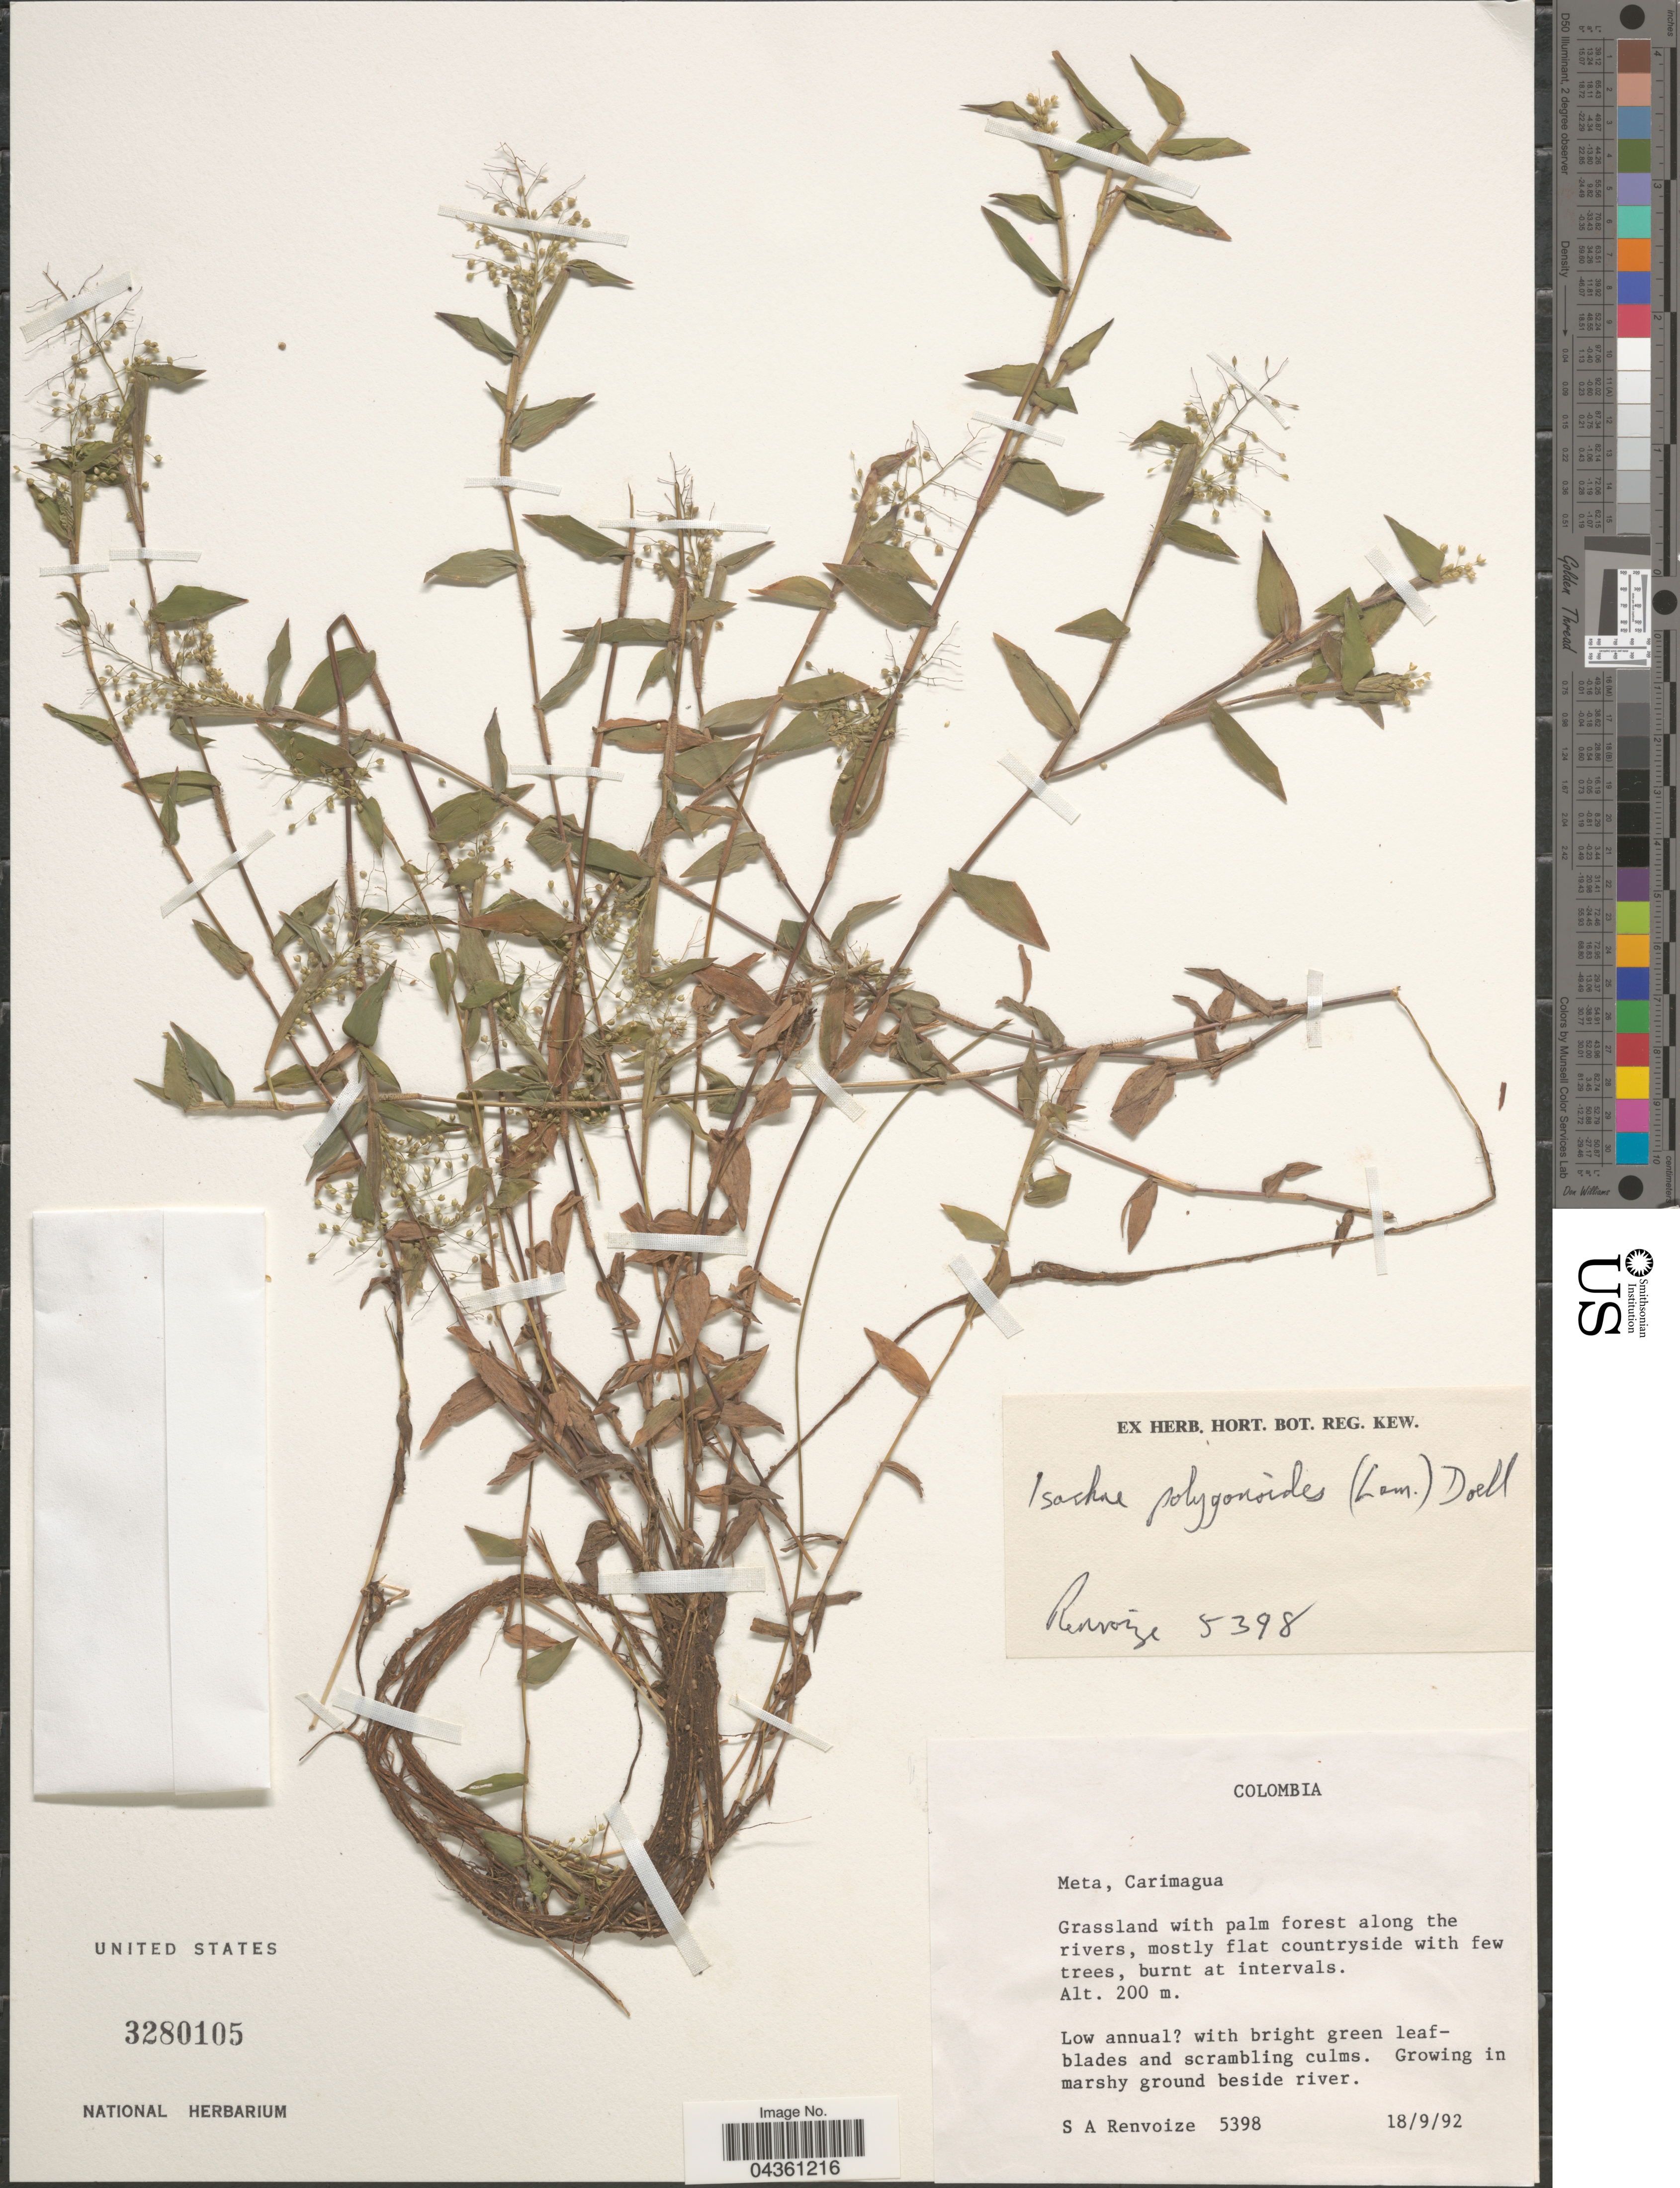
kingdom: Plantae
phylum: Tracheophyta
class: Liliopsida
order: Poales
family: Poaceae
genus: Isachne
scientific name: Isachne polygonoides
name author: (Lam.) Döll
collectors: S. A. Renvoize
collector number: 5398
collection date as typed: Transcribed d/m/y: 18/9/92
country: Colombia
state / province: Meta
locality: Carimagua. Grassland with palm forest along the rivers. In marshy ground beside river.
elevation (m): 200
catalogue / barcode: US 3280105